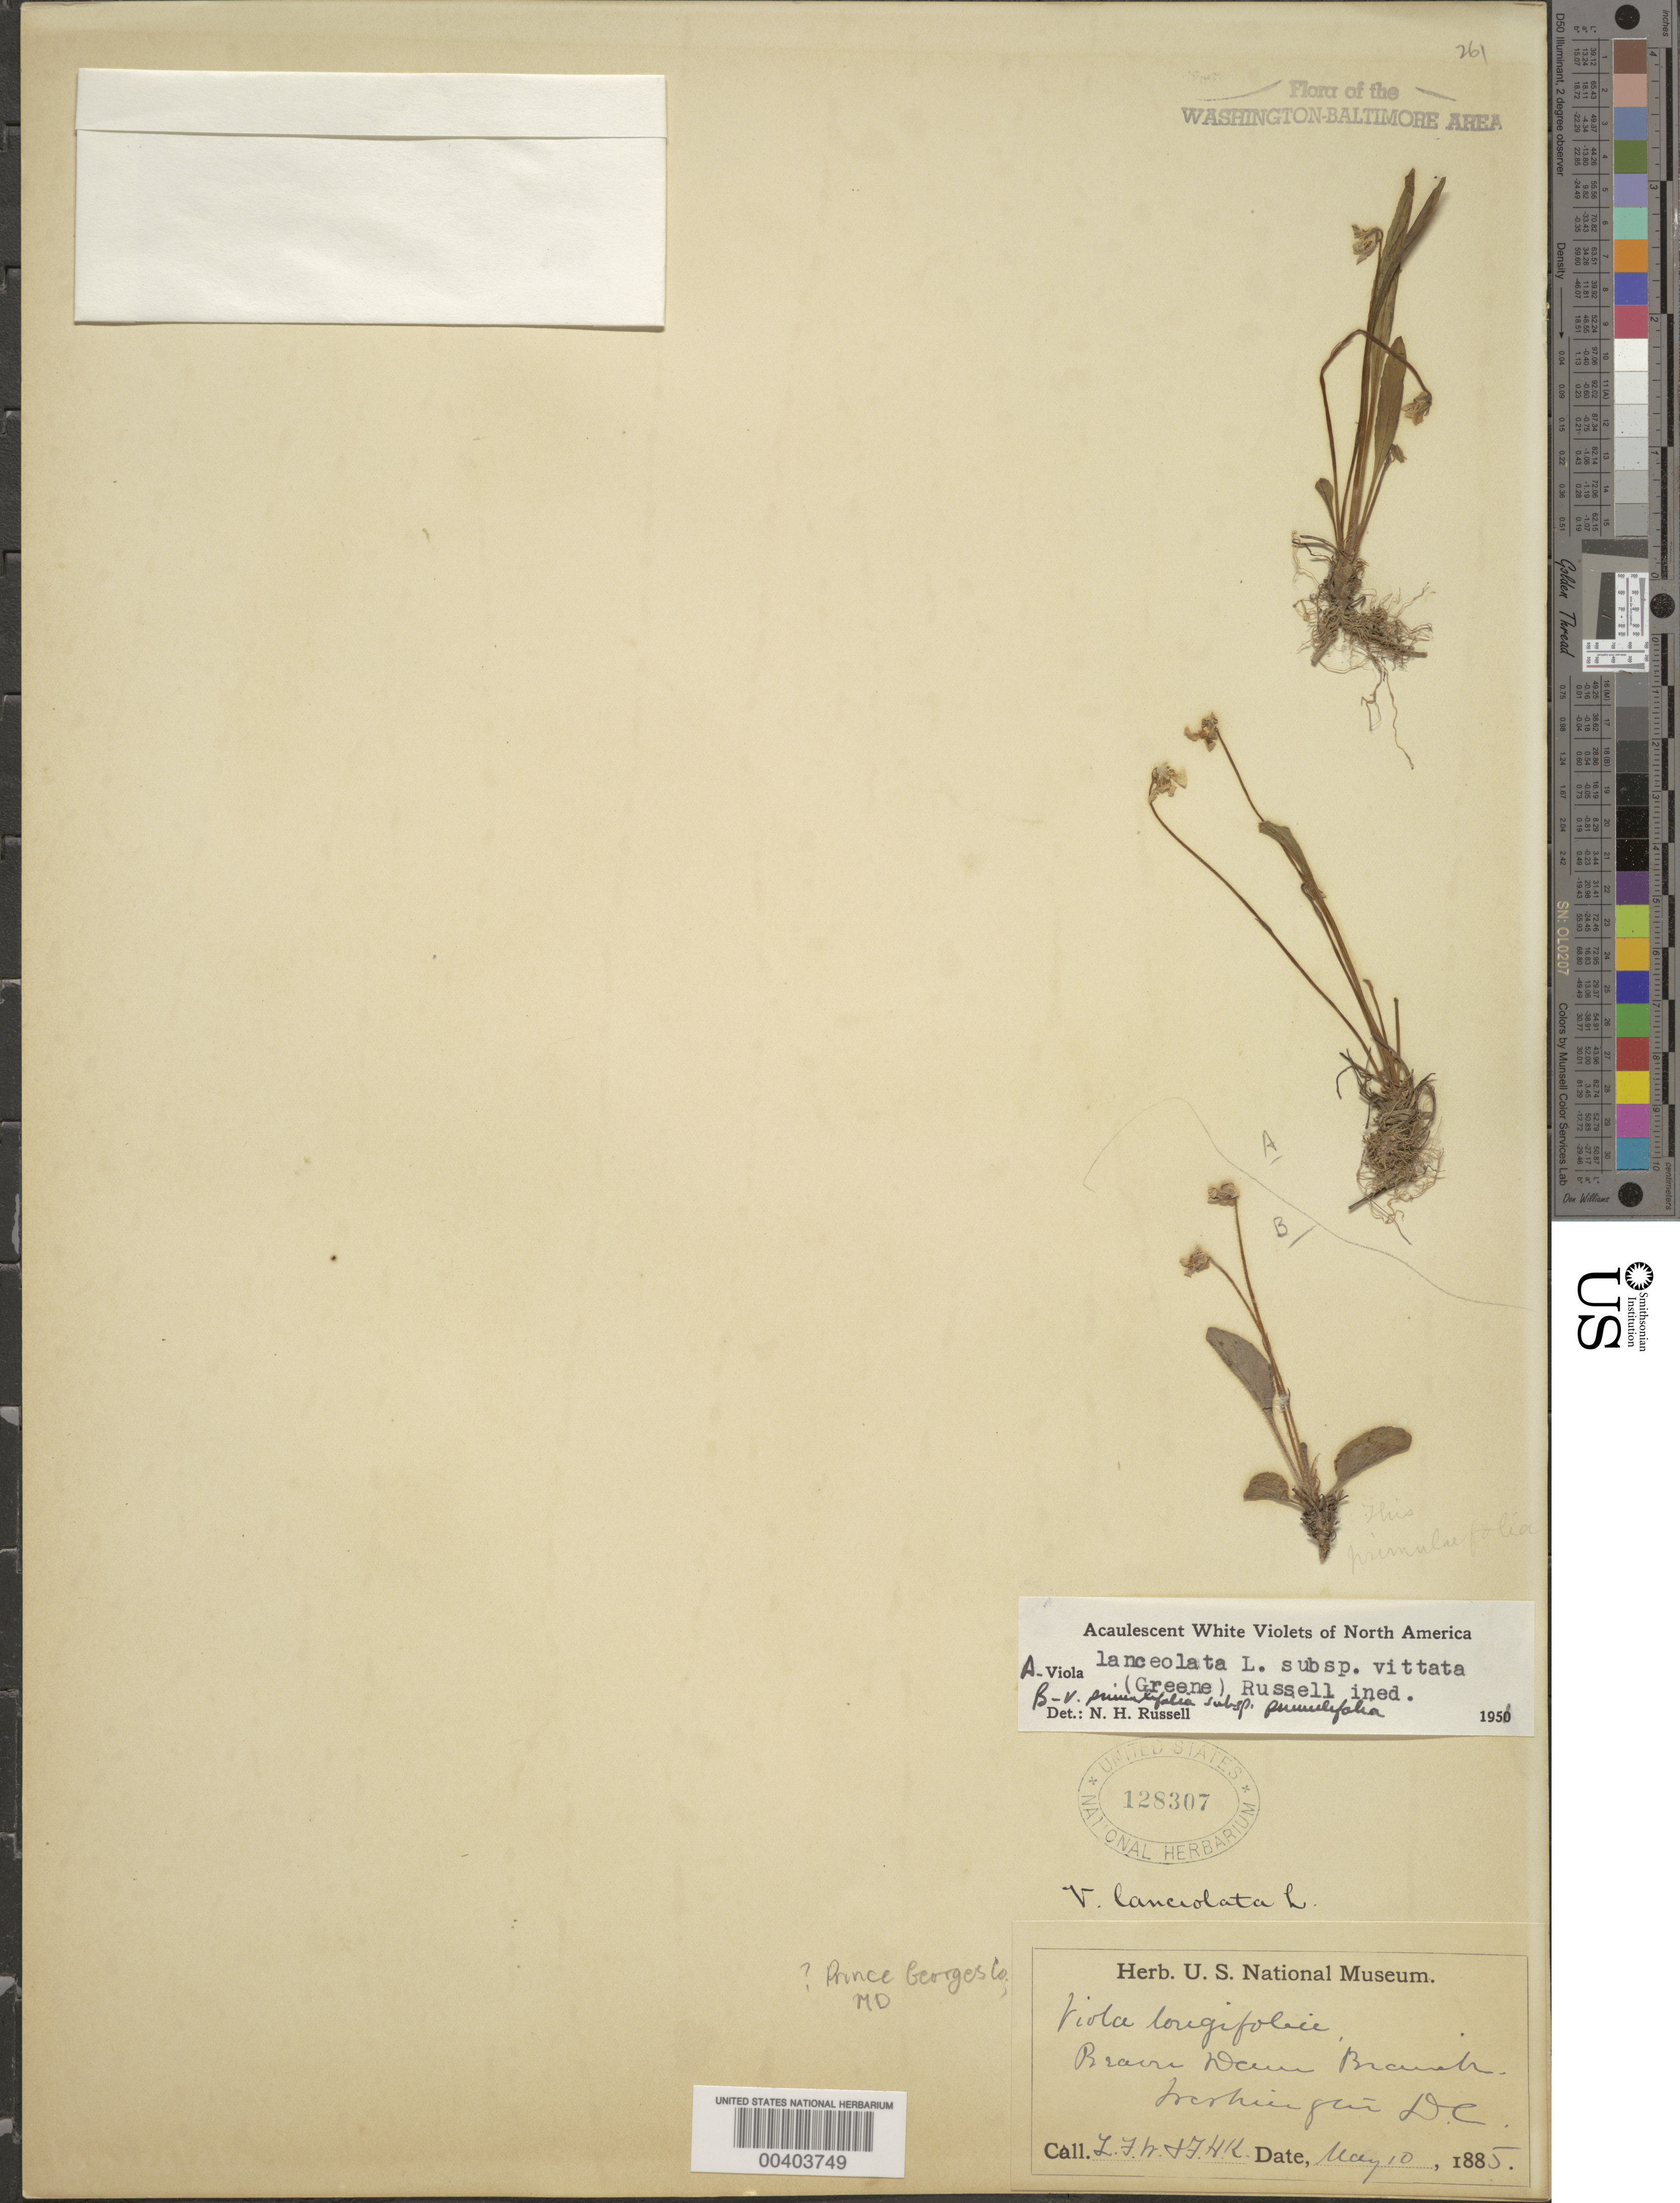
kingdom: Plantae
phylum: Tracheophyta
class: Magnoliopsida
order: Malpighiales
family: Violaceae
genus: Viola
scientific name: Viola lanceolata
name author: L.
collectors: L. F. Ward & T. H. Kearney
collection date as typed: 10 May 1885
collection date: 1885-05-10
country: United States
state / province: District of Columbia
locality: Beaver Dam Branch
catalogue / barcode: US 128307